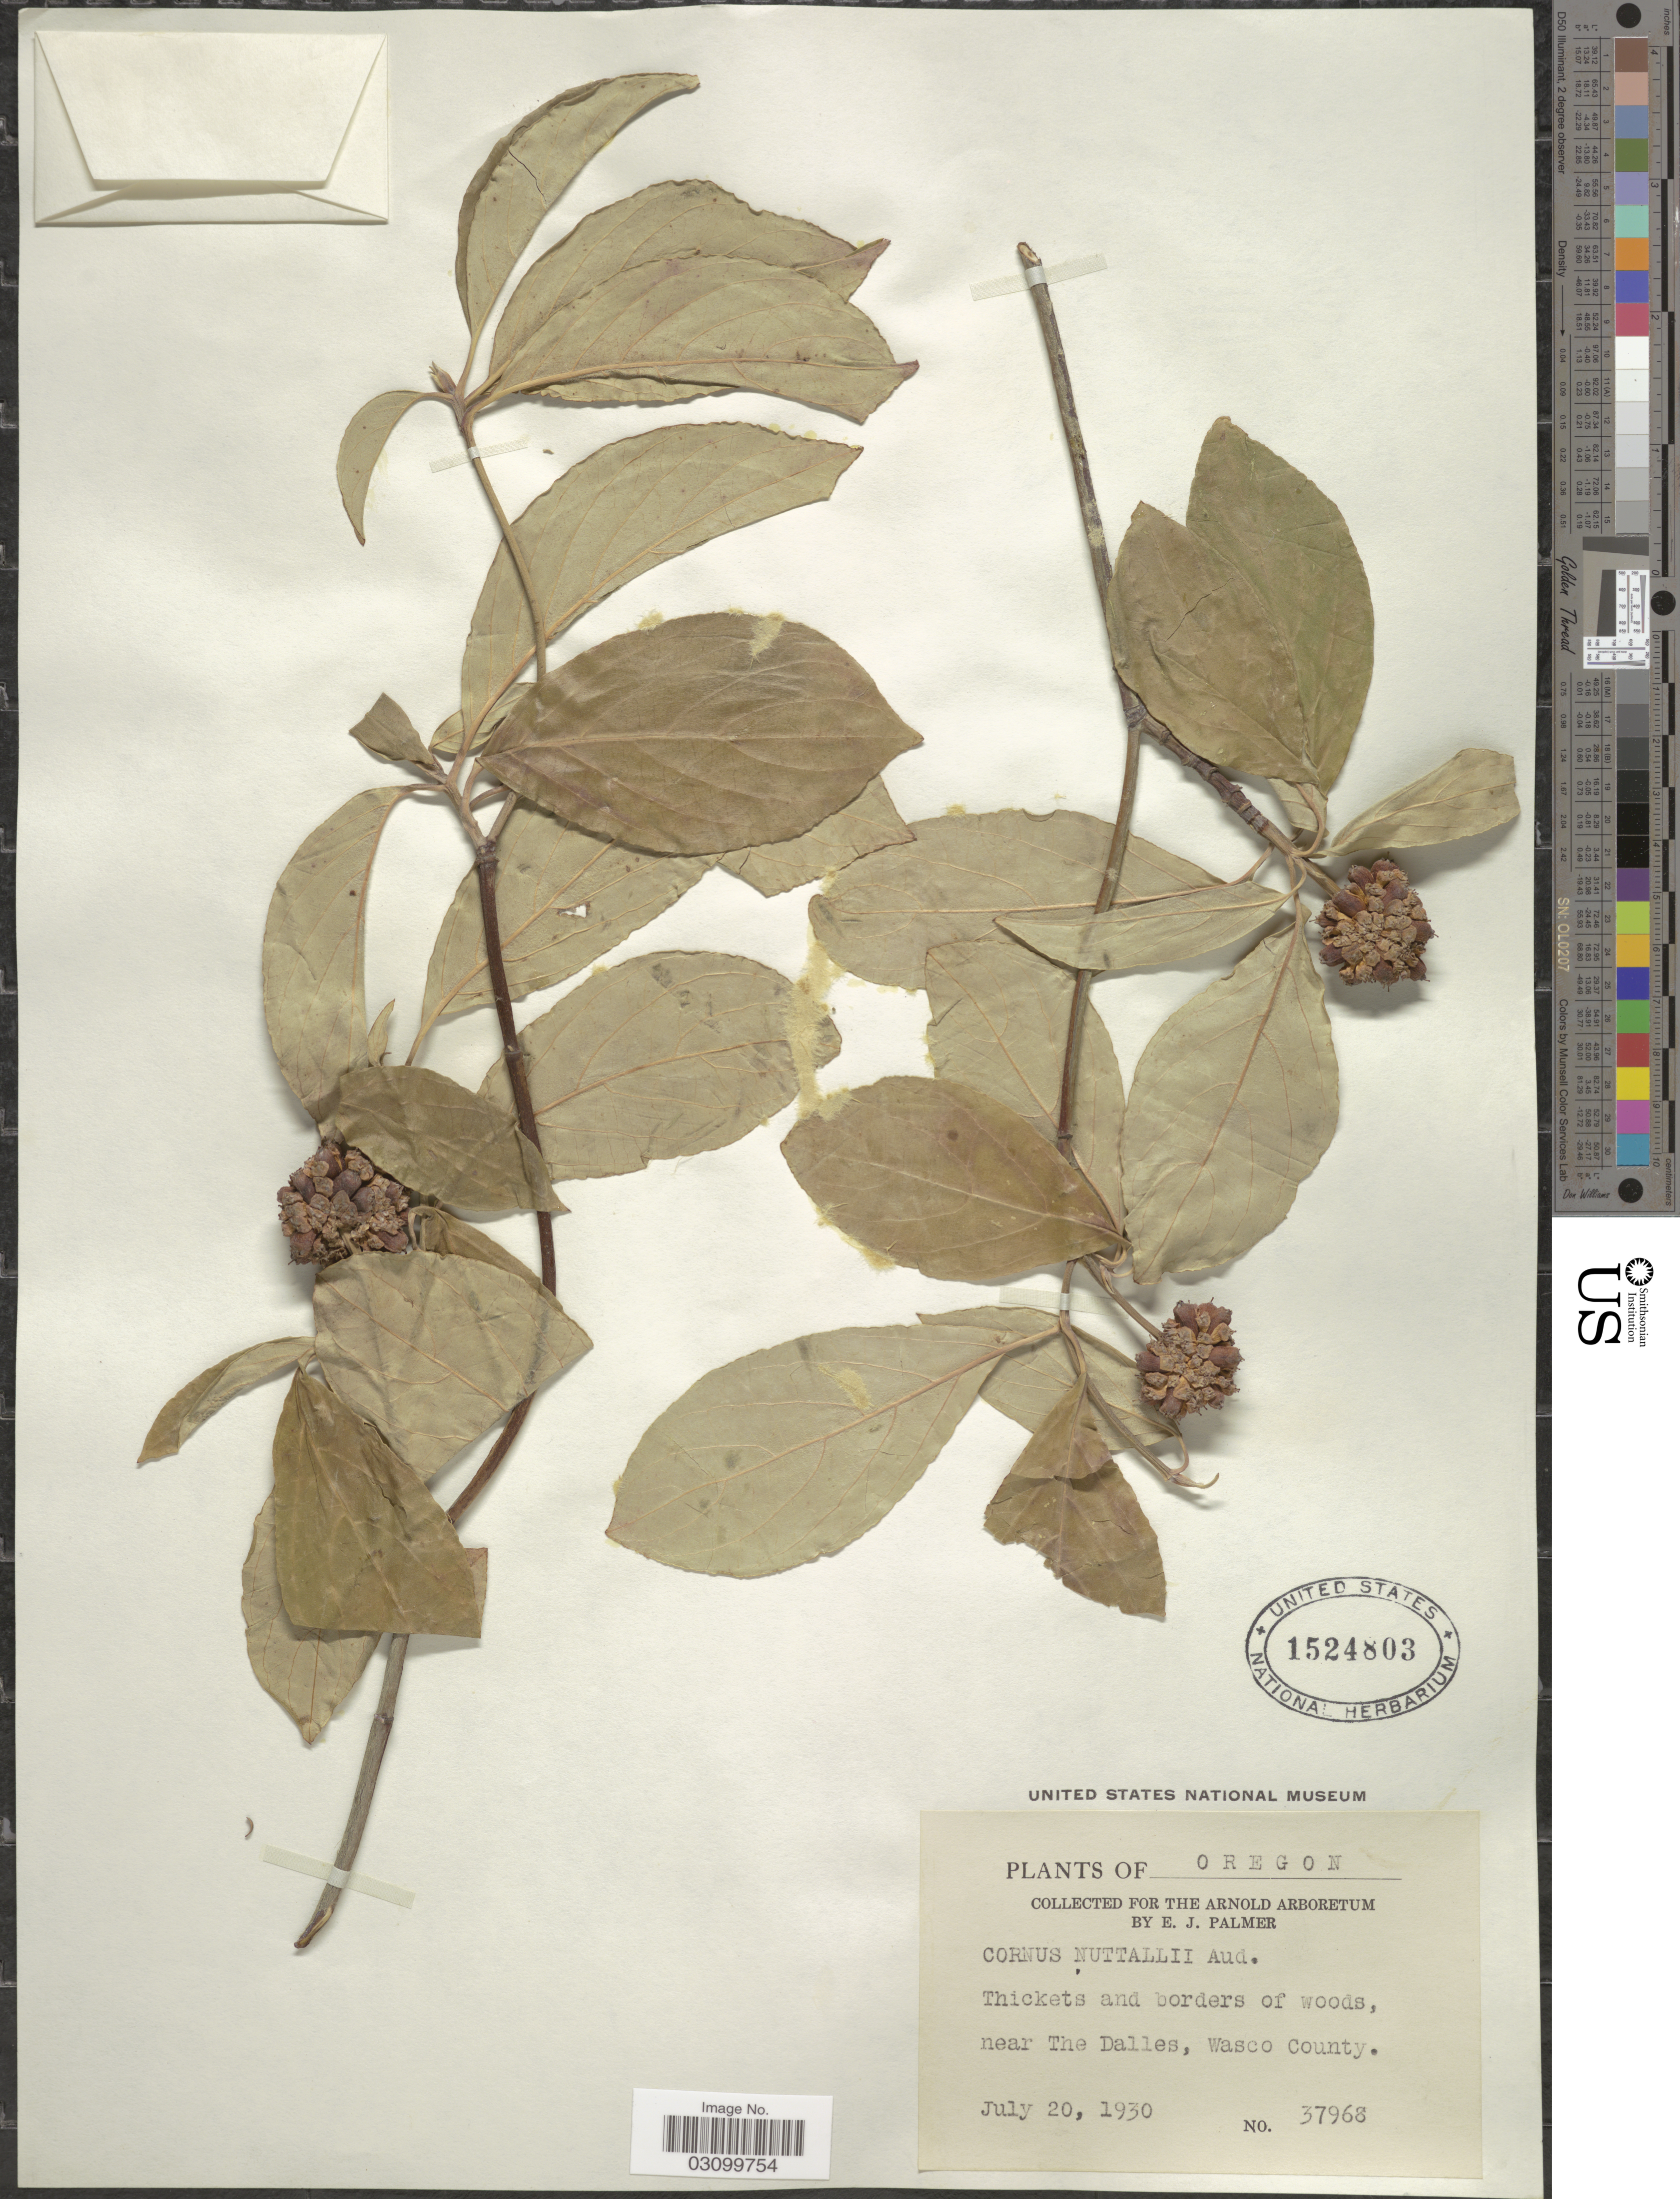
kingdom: Plantae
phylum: Tracheophyta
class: Magnoliopsida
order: Cornales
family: Cornaceae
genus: Cornus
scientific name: Cornus nuttallii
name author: Audubon ex Torr. & A. Gray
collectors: E. J. Palmer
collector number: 37968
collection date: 1930-07-20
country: United States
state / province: Oregon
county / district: Wasco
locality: Near The Dallas, Wasco County.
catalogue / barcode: US 1524803